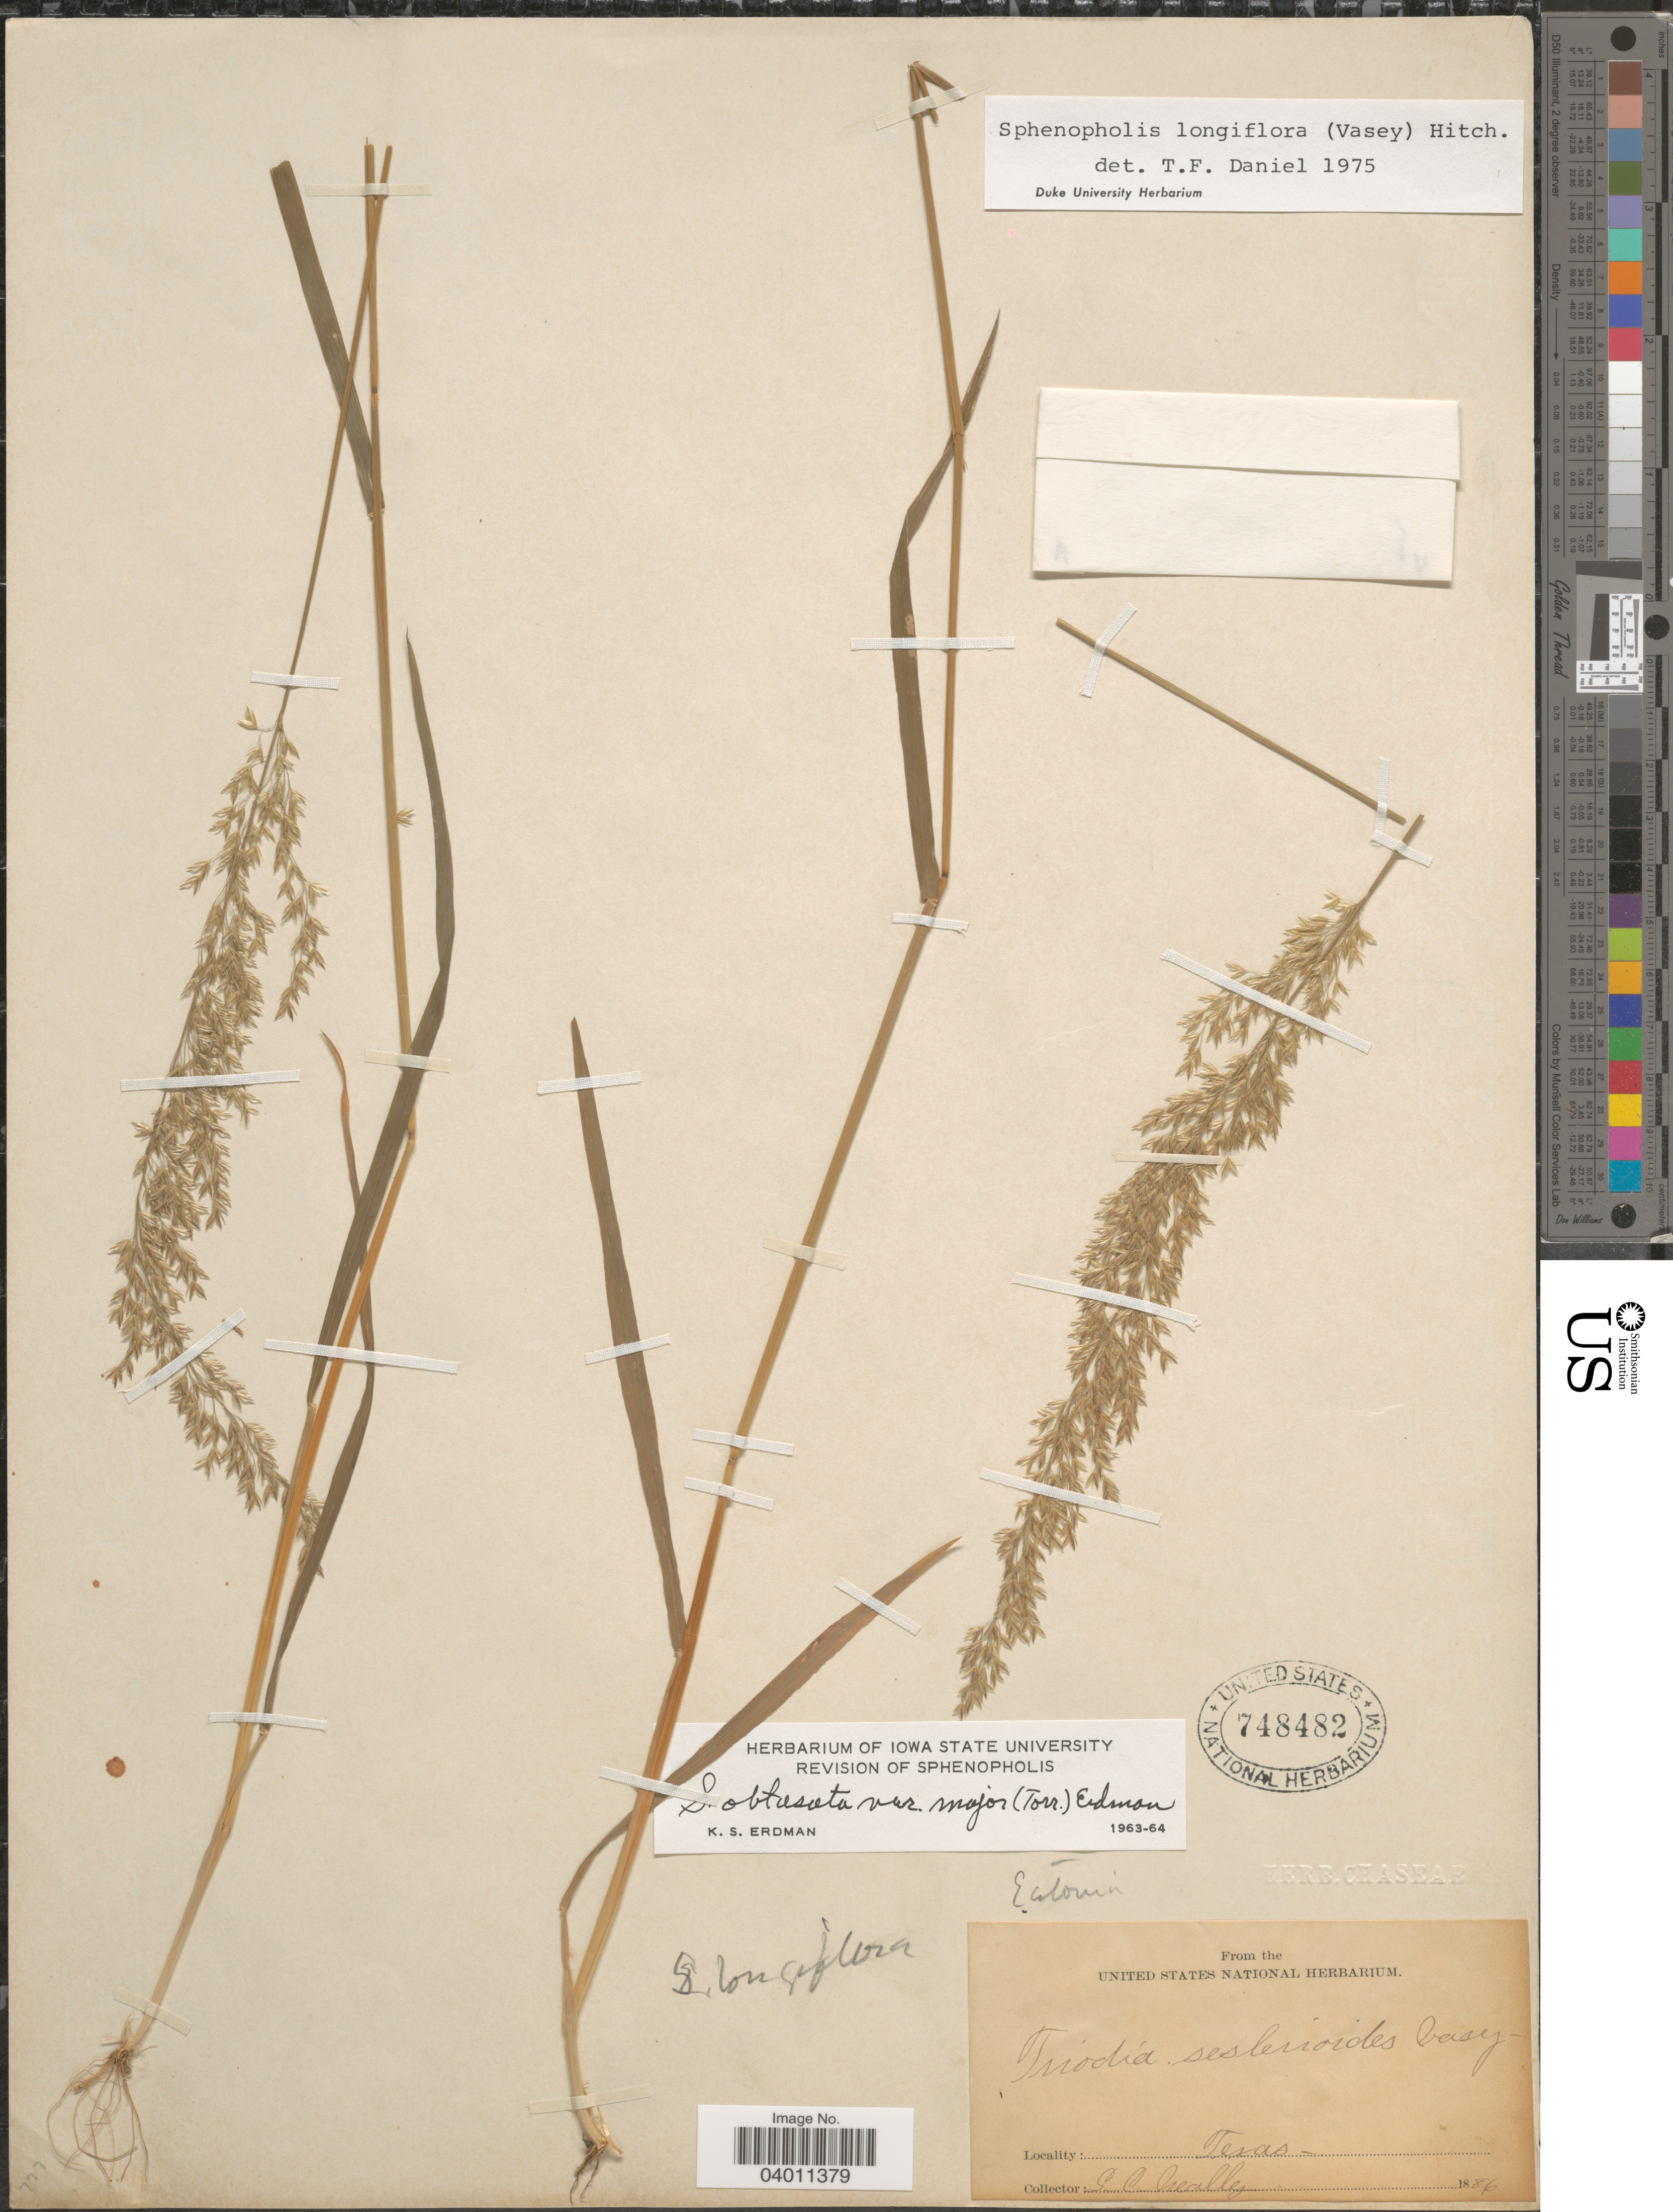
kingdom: Plantae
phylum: Tracheophyta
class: Liliopsida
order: Poales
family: Poaceae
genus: Sphenopholis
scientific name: Sphenopholis longiflora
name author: (Vasey) Hitchc.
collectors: G. C. Nealley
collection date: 1886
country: United States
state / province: Texas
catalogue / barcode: US 748482